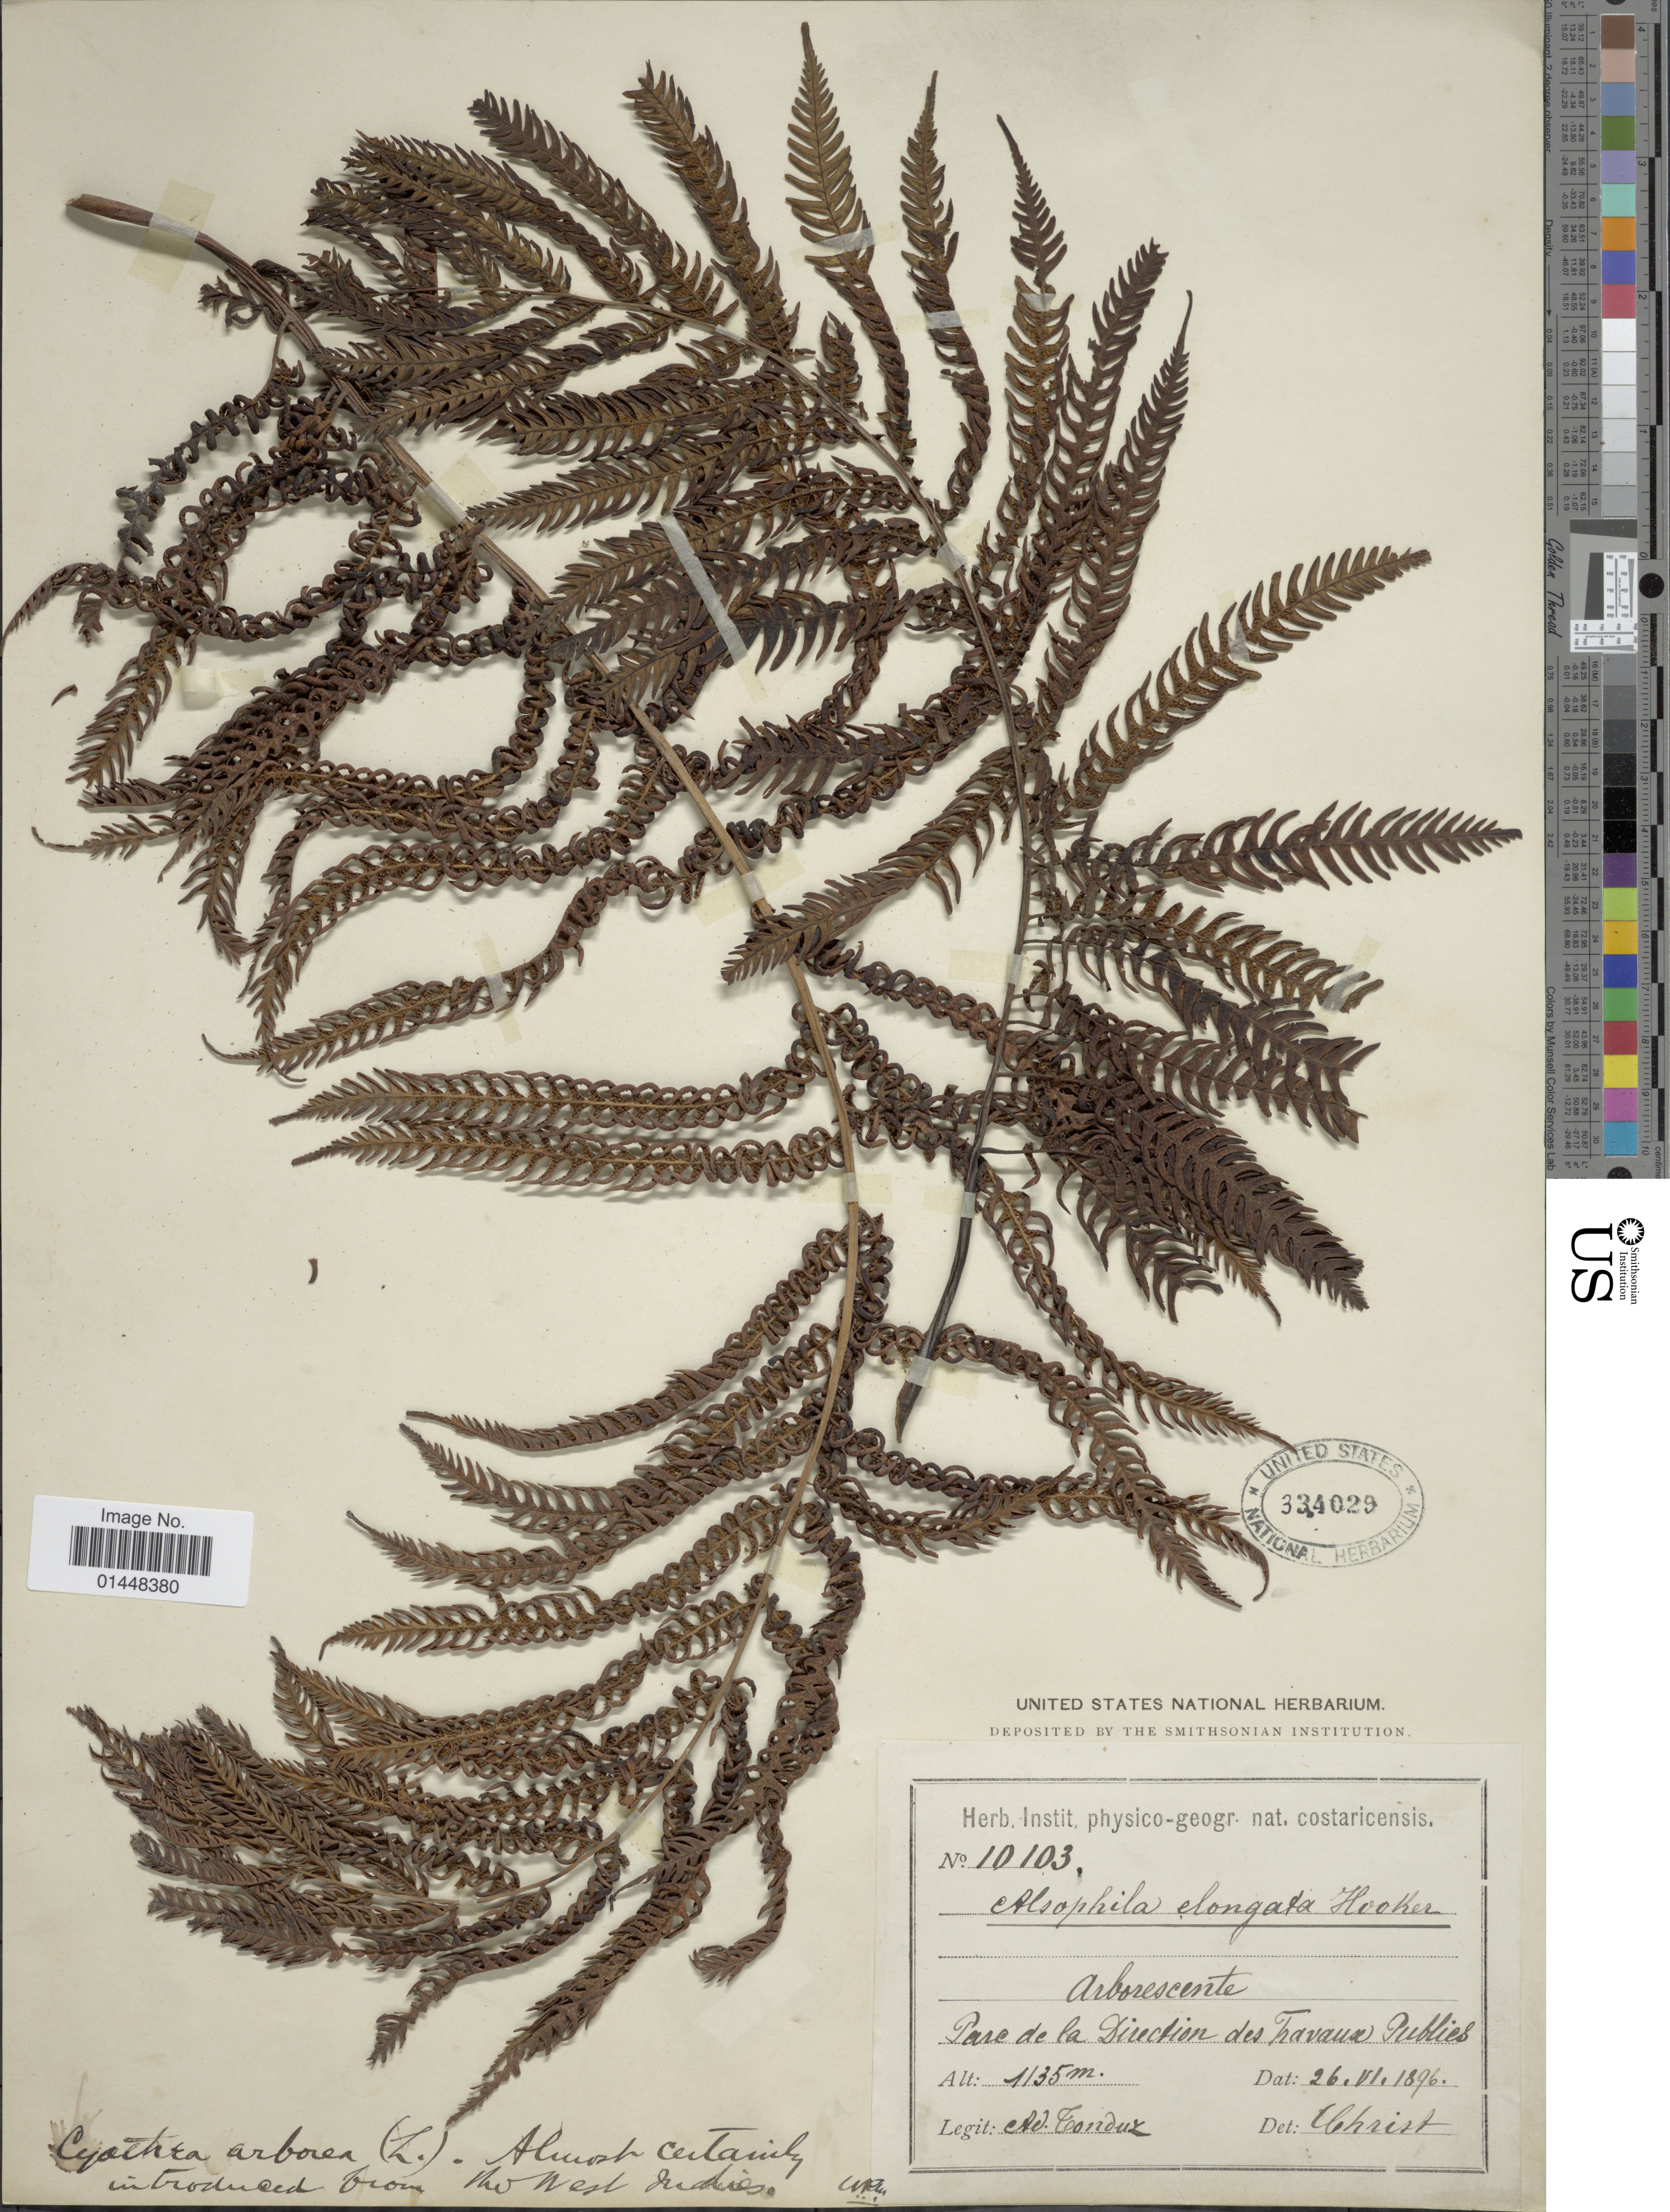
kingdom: Plantae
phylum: Tracheophyta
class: Polypodiopsida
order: Cyatheales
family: Cyatheaceae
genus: Cyathea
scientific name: Cyathea arborea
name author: (L.) Sm.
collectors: A. Tonduz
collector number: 10103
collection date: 1896-06-26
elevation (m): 1135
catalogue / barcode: US 334029